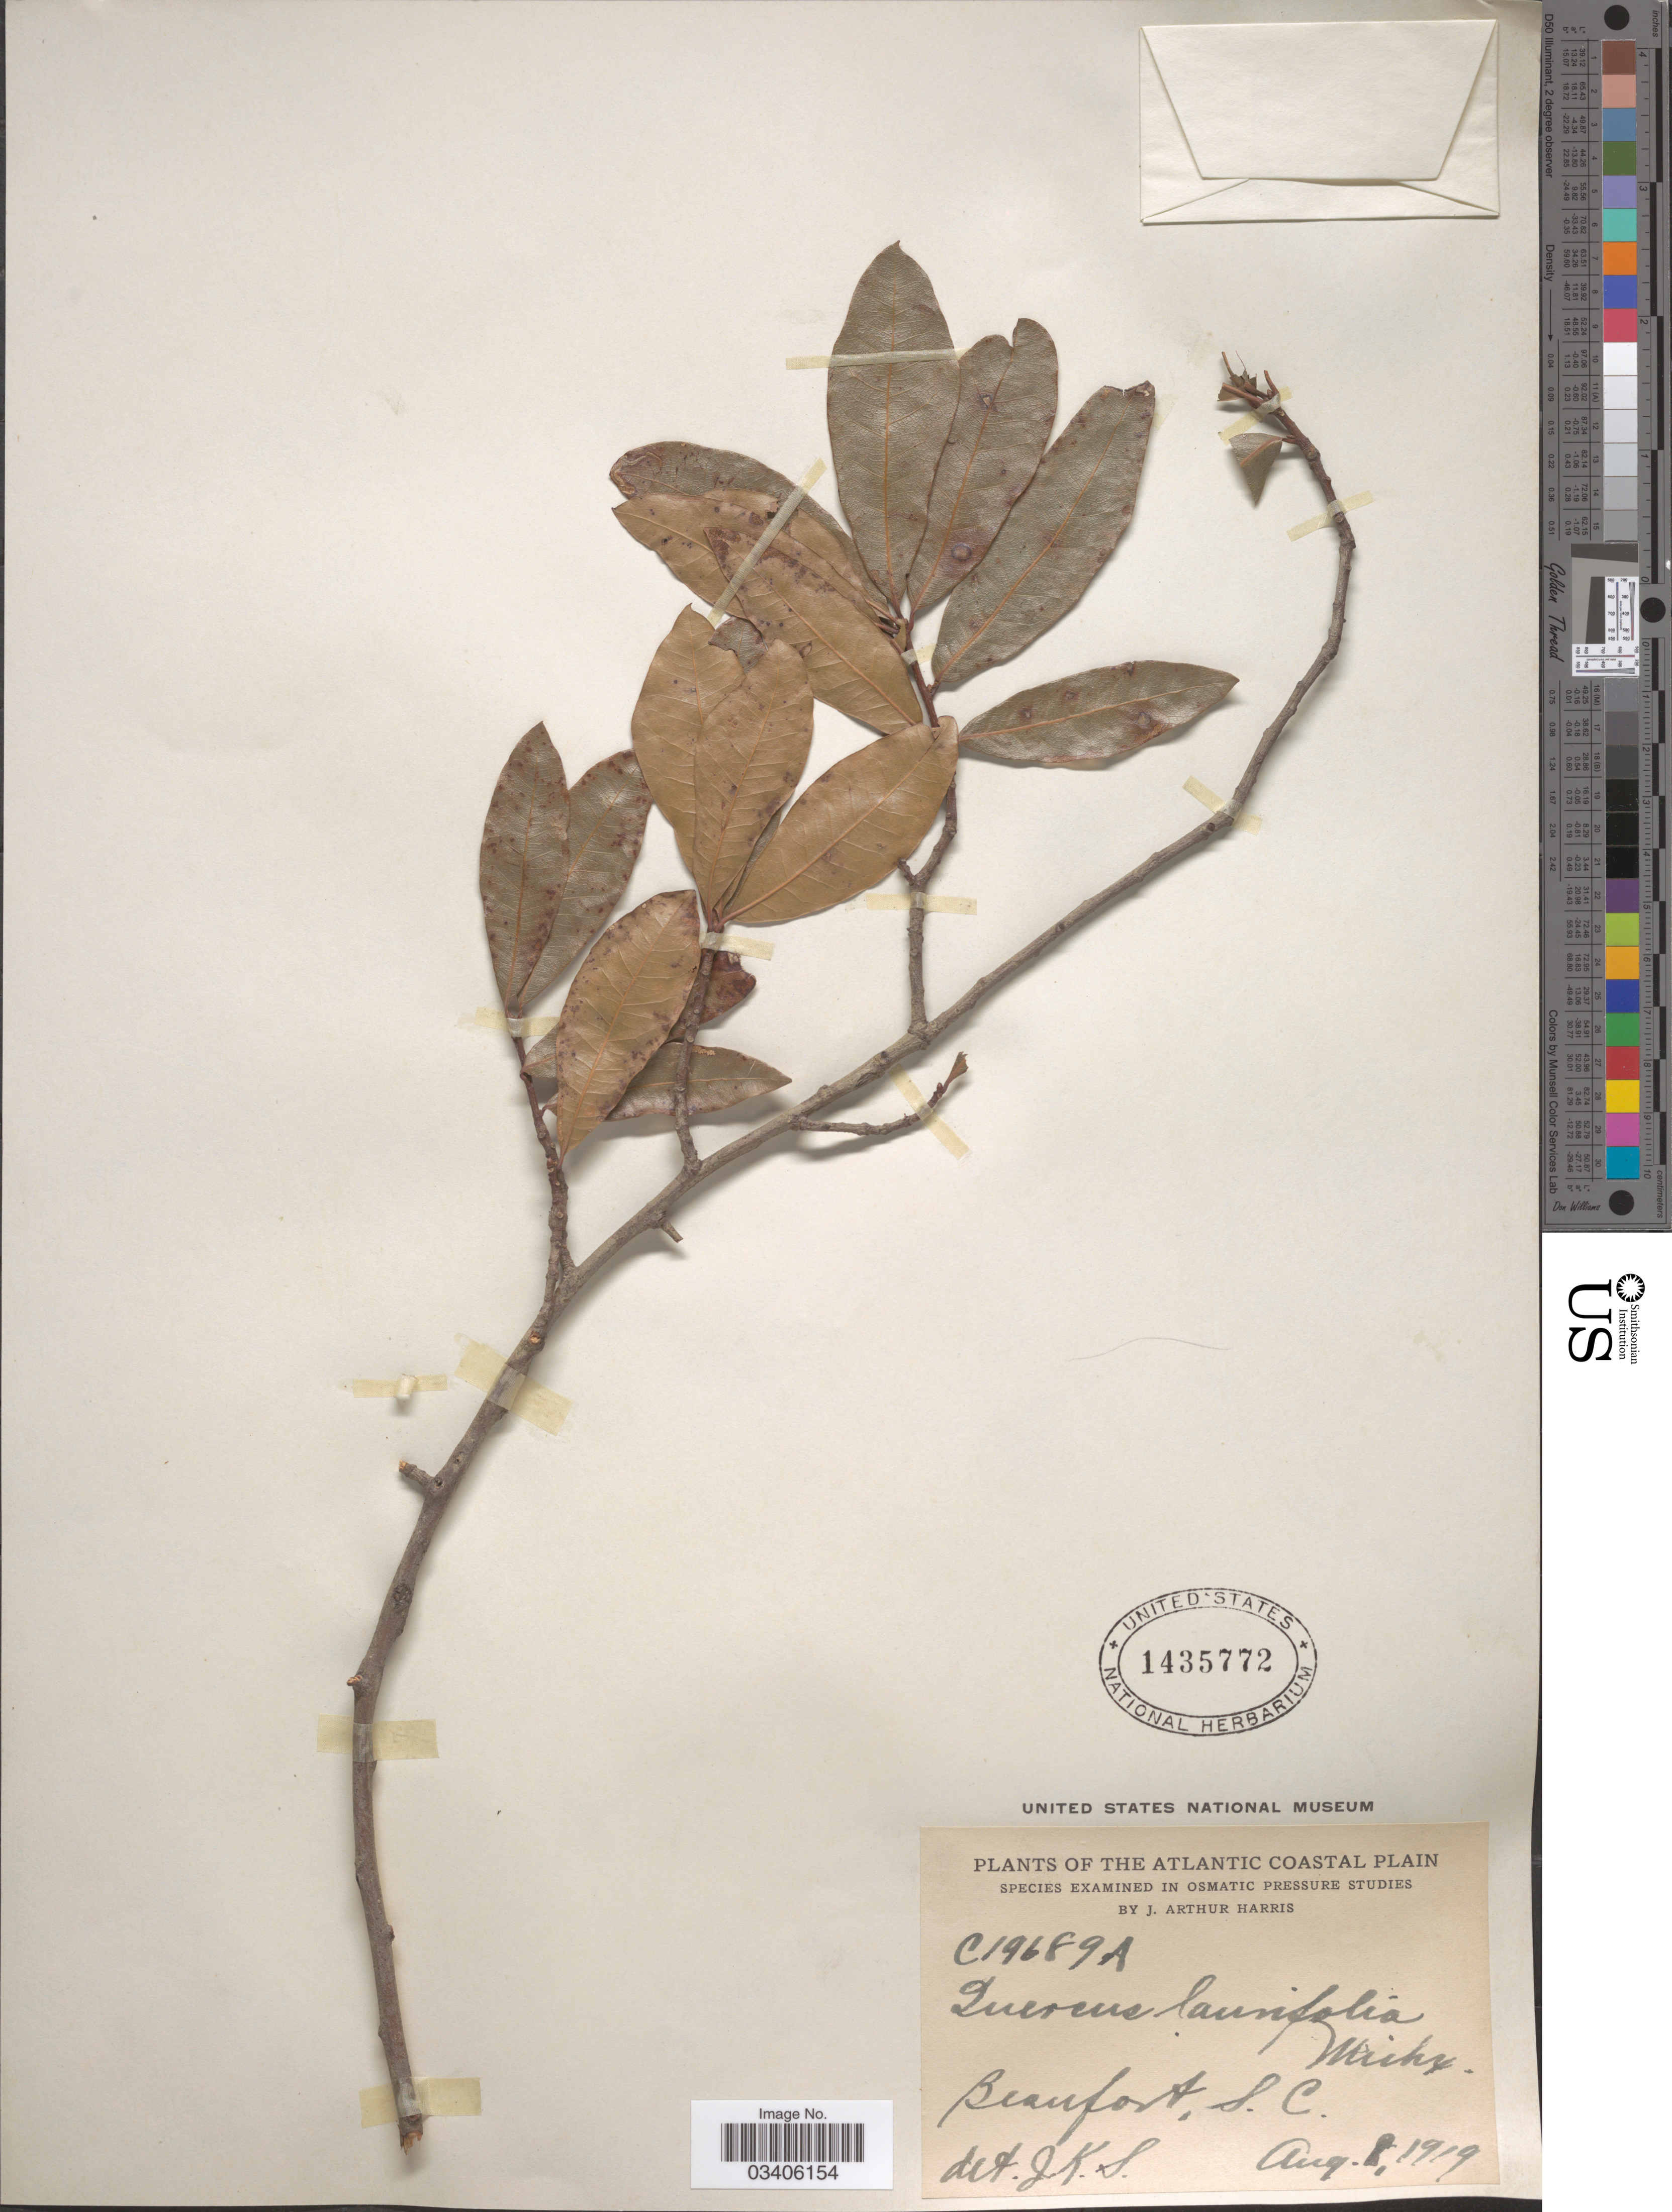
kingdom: Plantae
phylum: Tracheophyta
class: Magnoliopsida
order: Fagales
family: Fagaceae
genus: Quercus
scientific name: Quercus laurifolia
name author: Michx.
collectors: J. A. Harris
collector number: C19689A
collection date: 1919-08-08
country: United States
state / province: South Carolina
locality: The Atlantic Coastal Plain. Beaufort.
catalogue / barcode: US 1435772